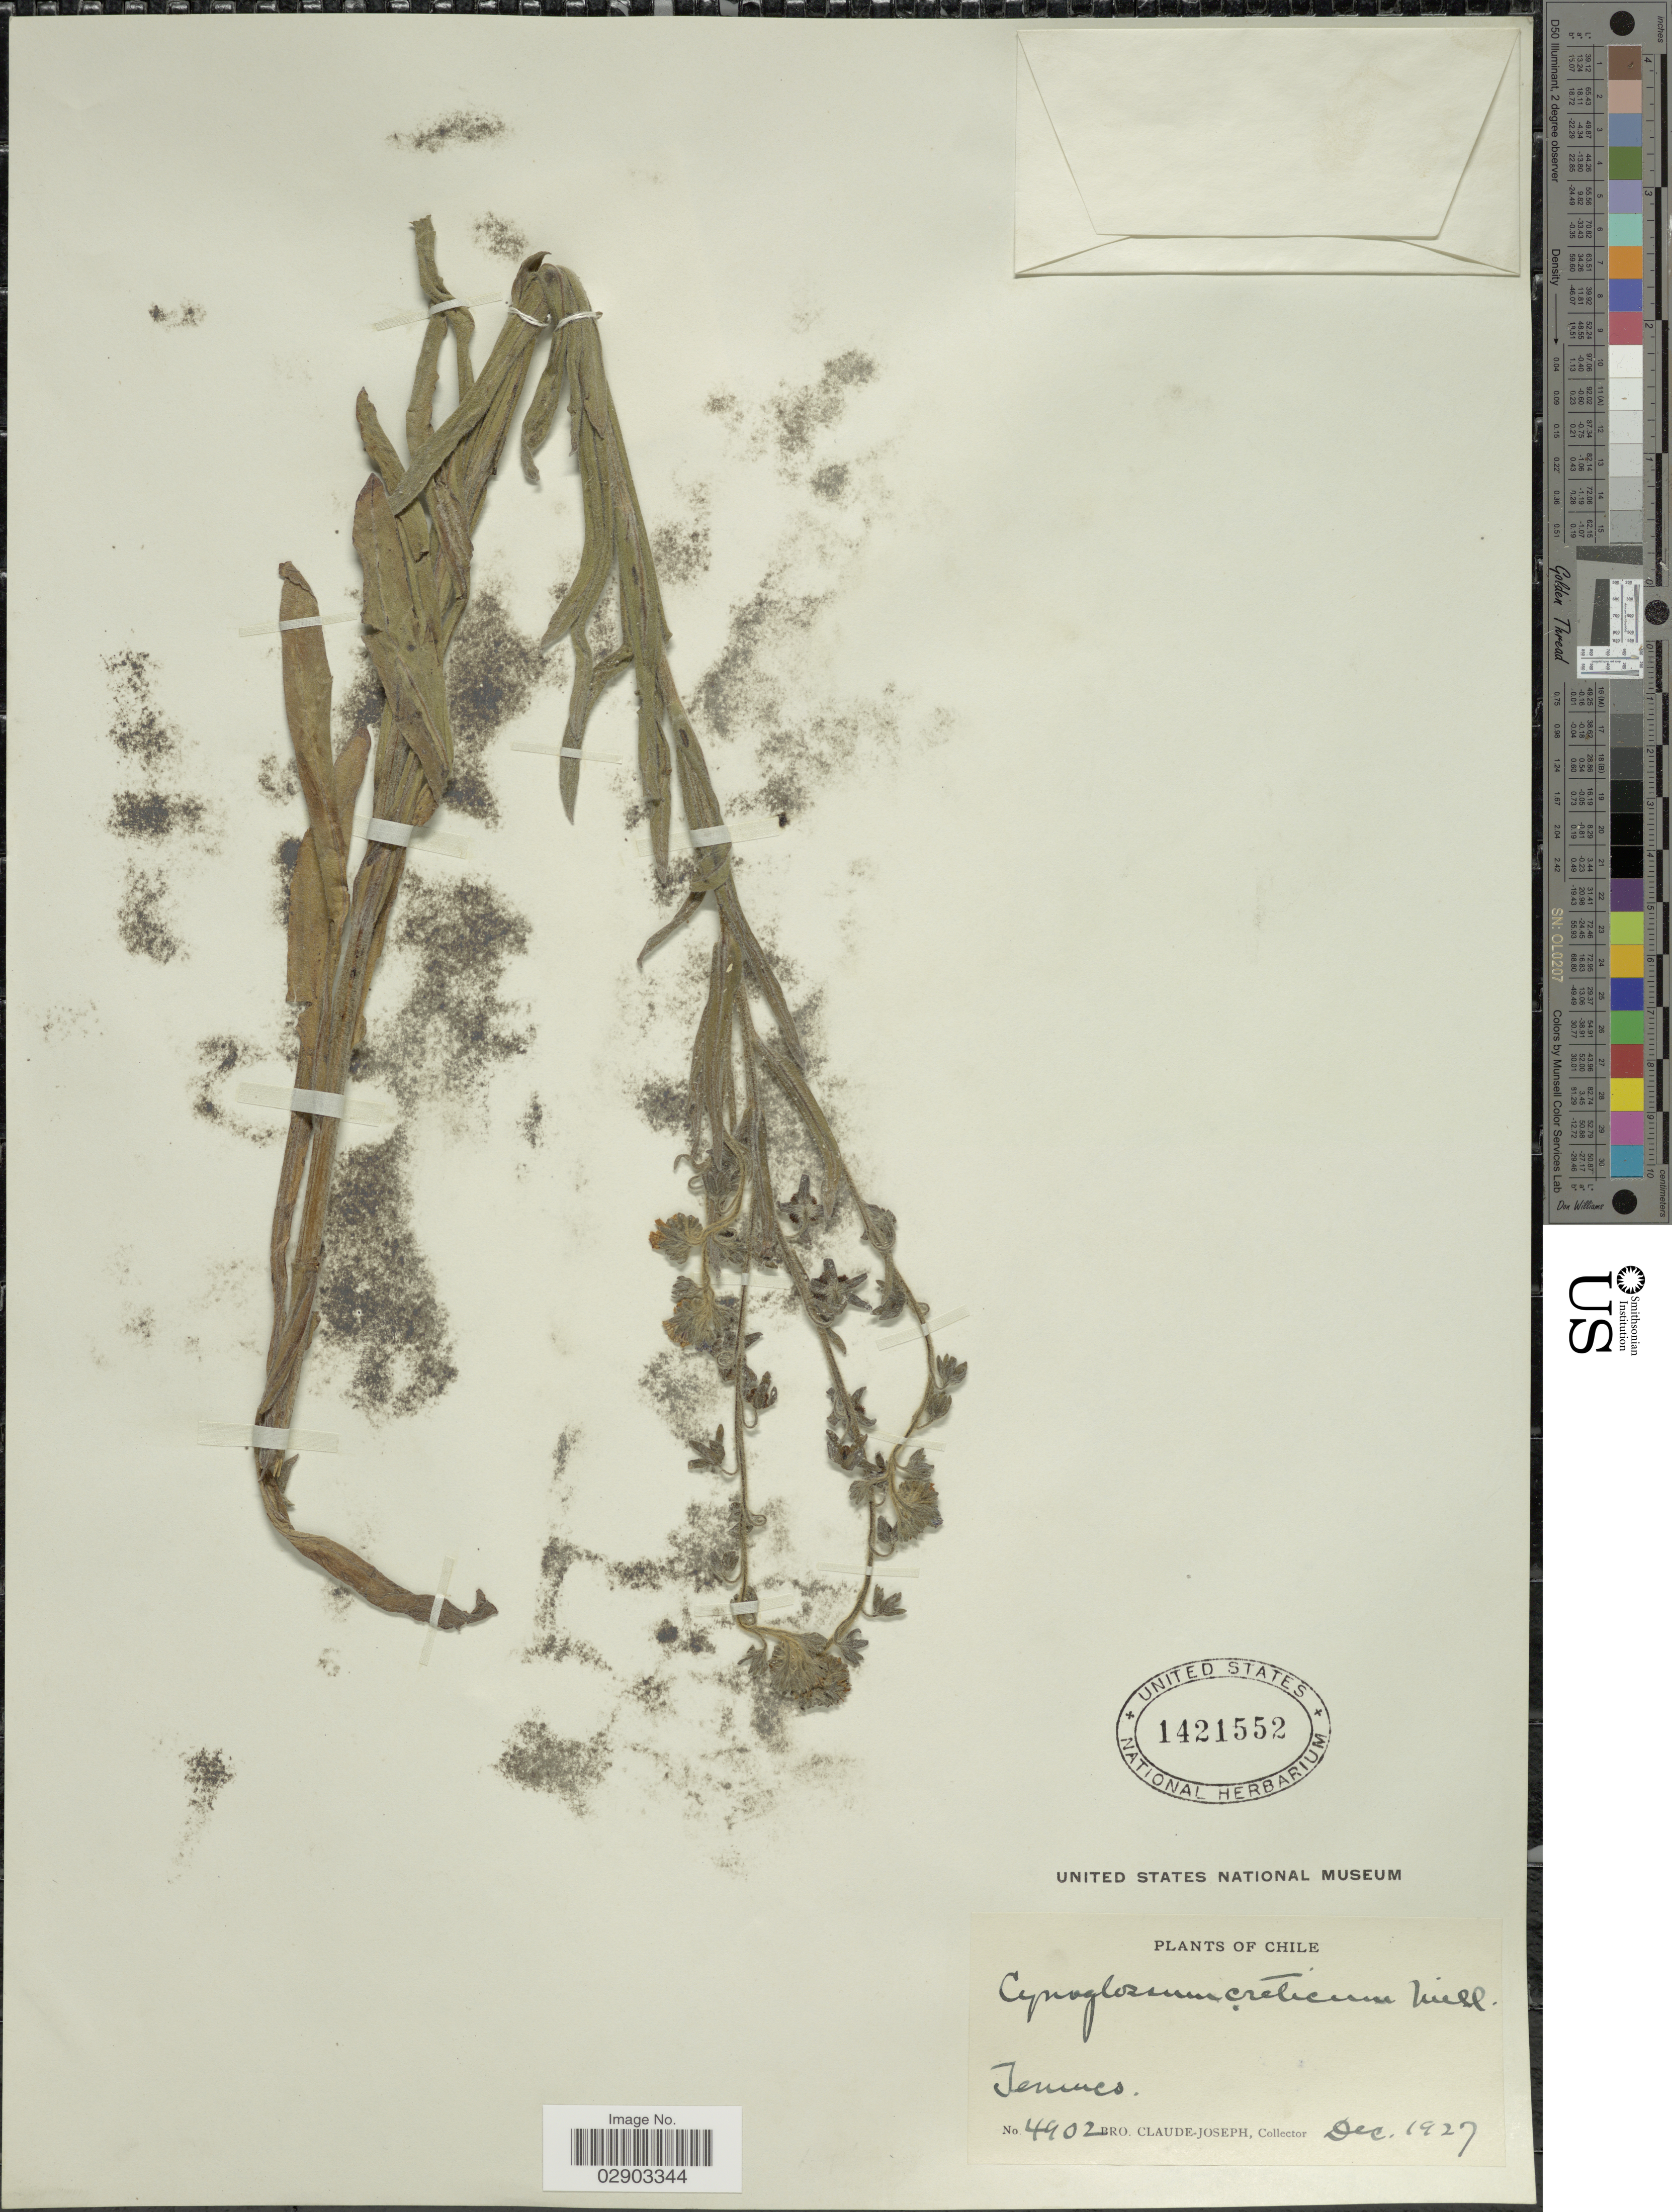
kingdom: Plantae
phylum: Tracheophyta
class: Magnoliopsida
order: Boraginales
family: Boraginaceae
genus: Cynoglossum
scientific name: Cynoglossum creticum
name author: Mill.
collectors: Bro. Claude-Joseph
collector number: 4902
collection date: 1927-12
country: Chile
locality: Temuco.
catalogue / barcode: US 1421552